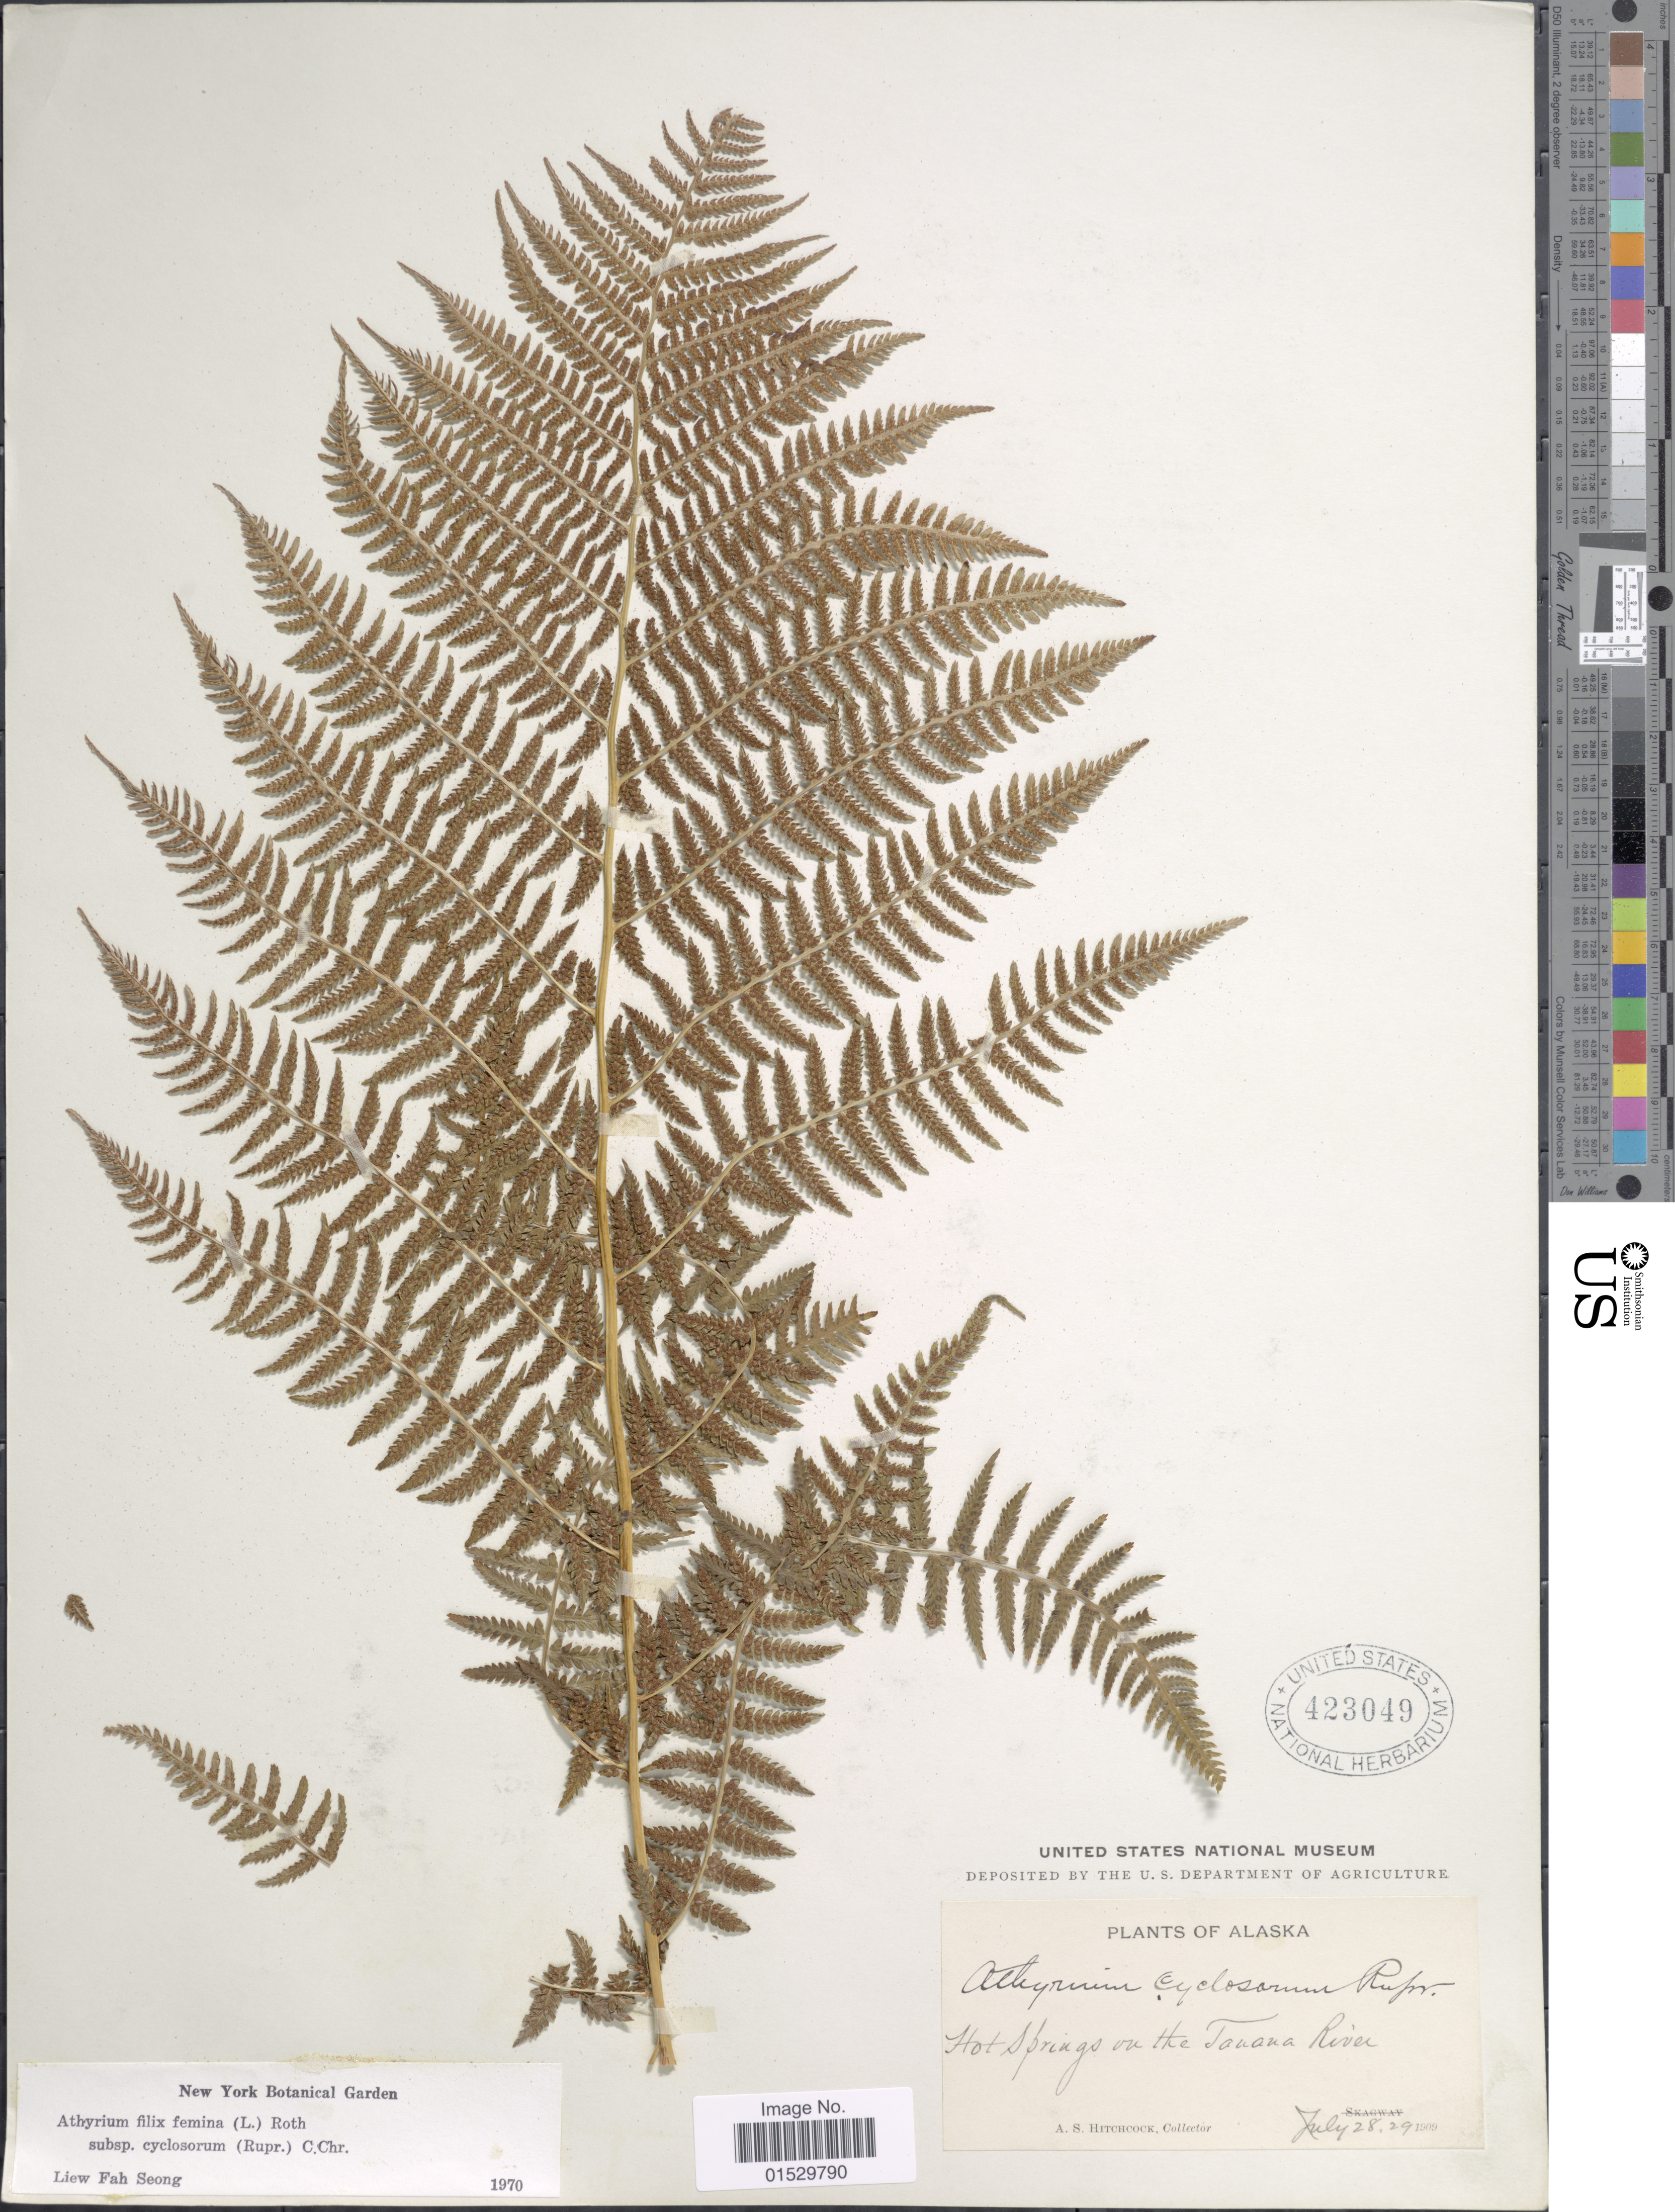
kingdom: Plantae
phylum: Tracheophyta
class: Polypodiopsida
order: Polypodiales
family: Athyriaceae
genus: Athyrium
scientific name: Athyrium filix-femina subsp. cyclosorum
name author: (Rupr.) C. Chr.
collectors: A. S. Hitchcock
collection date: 1909-07-28/1909-07-29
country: United States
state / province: Alaska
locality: Hot springs on the Tanana River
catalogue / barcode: US 423049